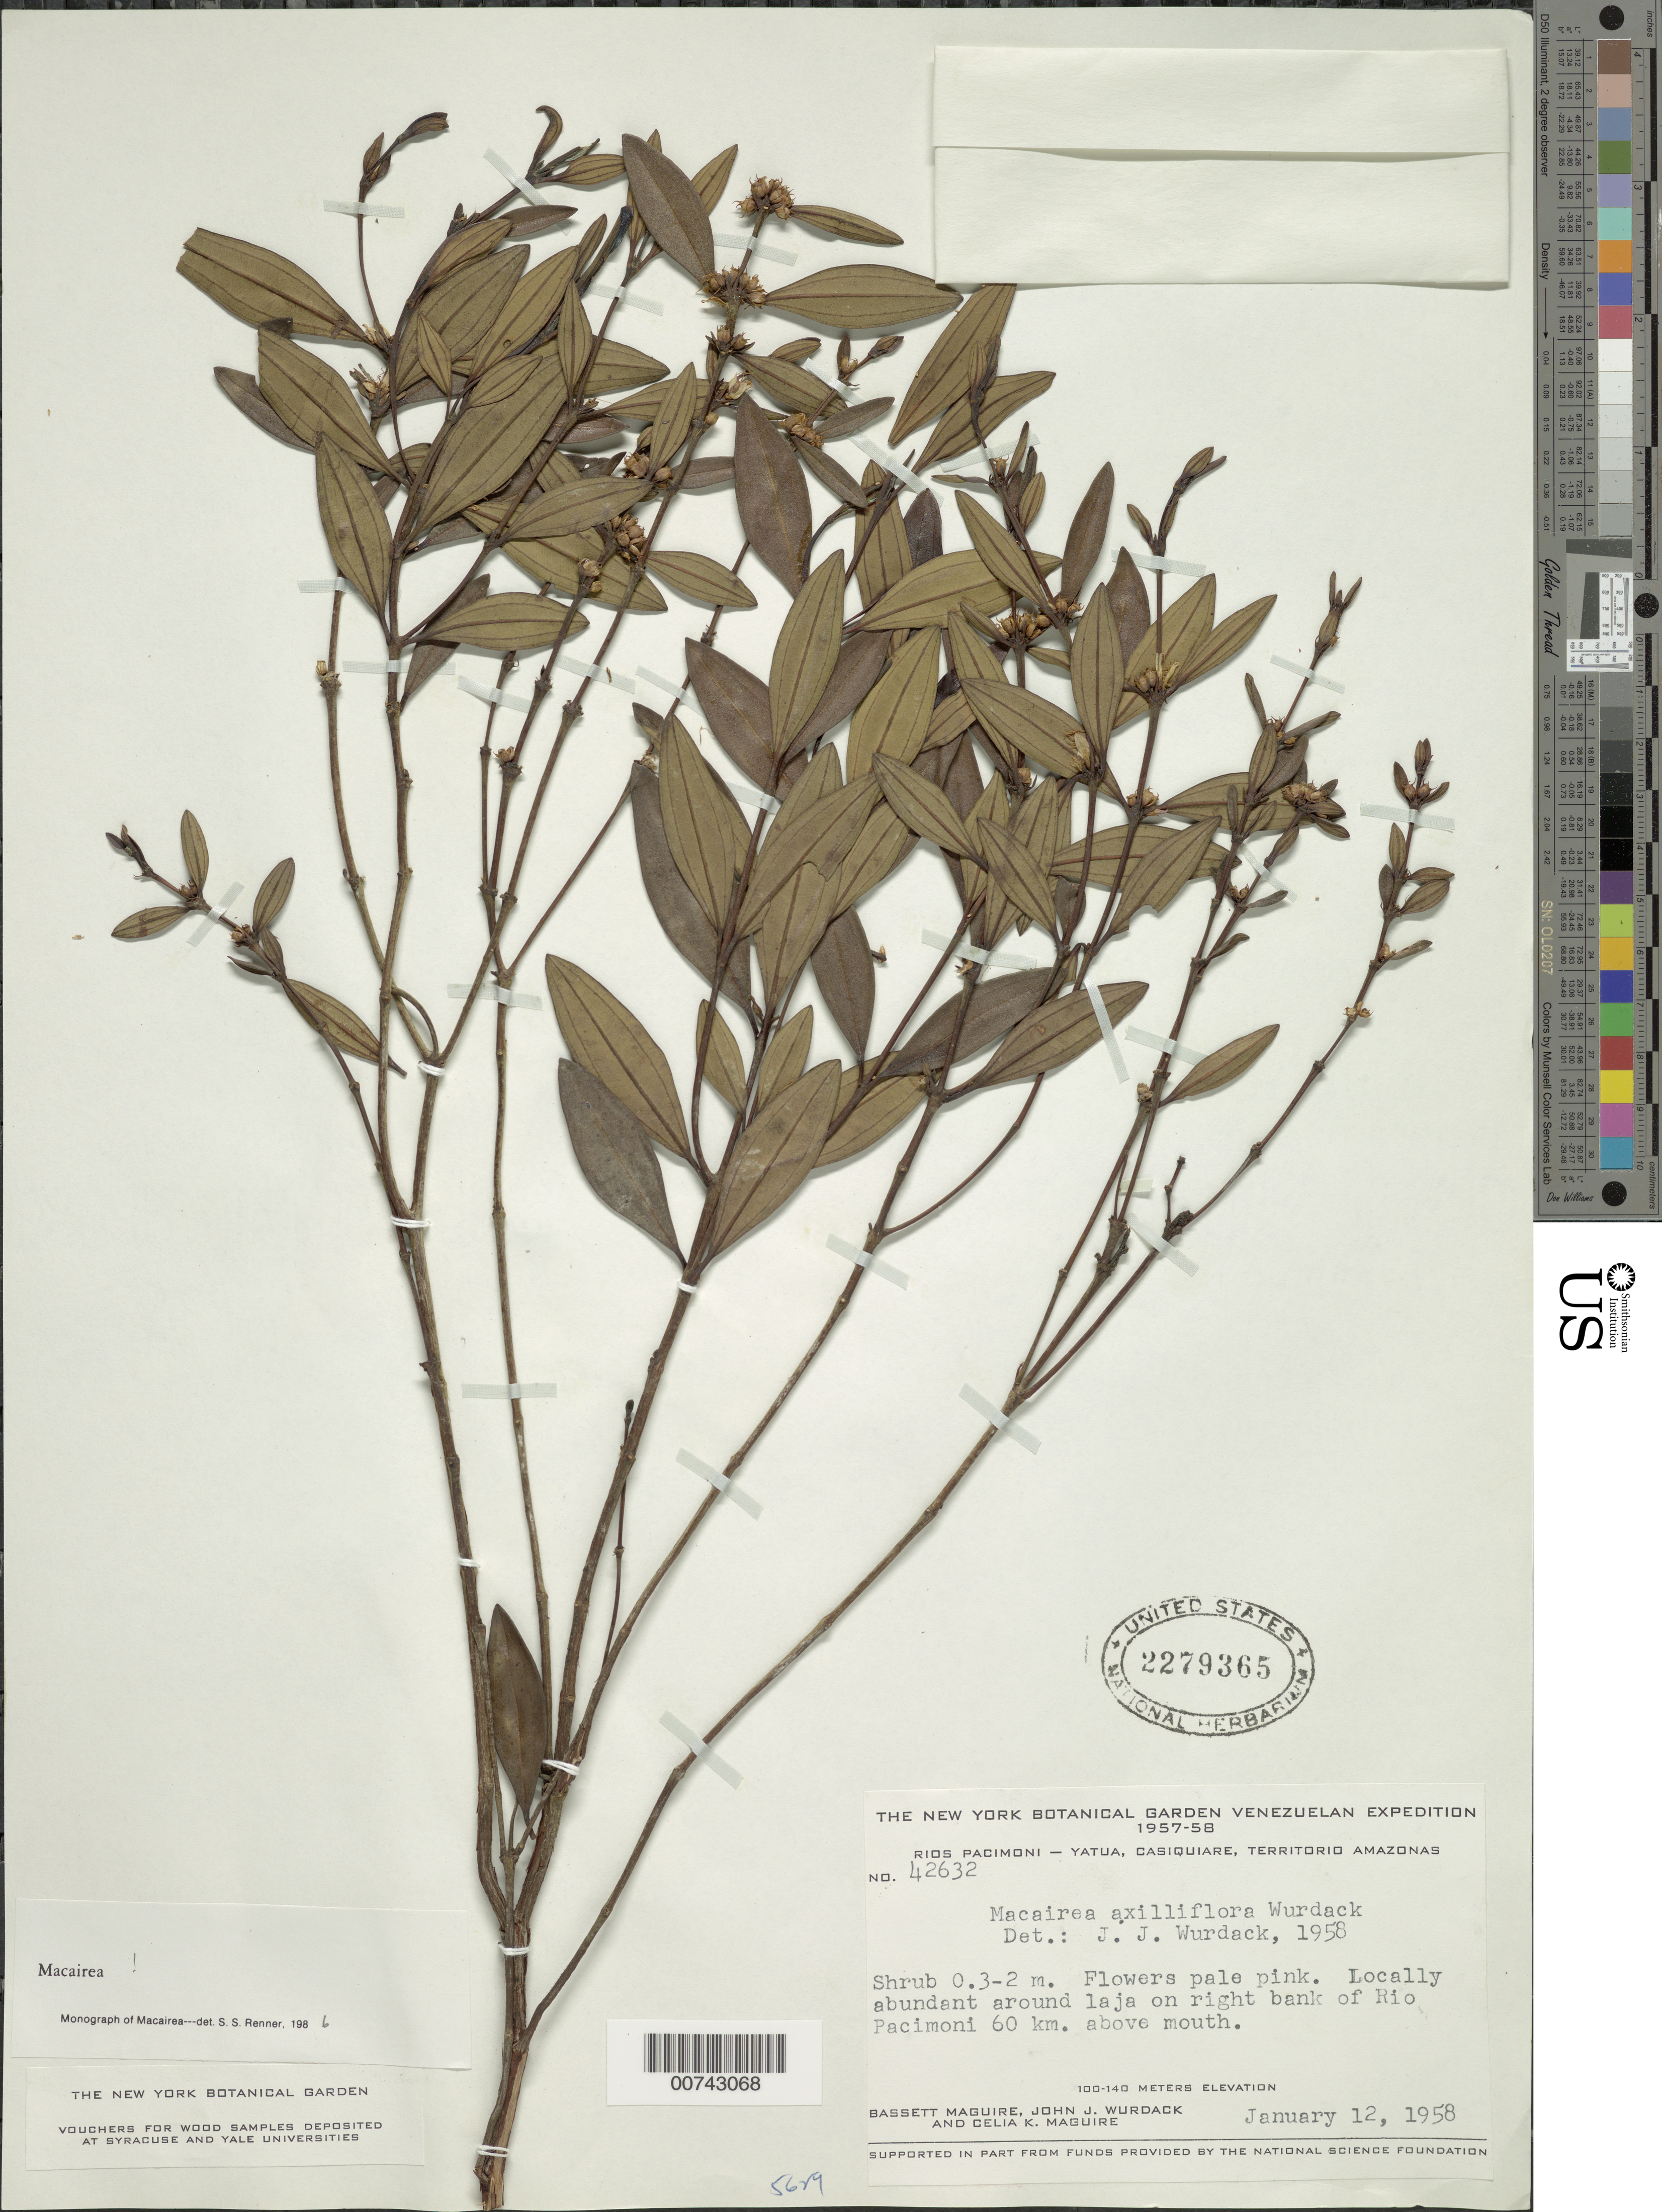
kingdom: Plantae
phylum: Tracheophyta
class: Magnoliopsida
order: Myrtales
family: Melastomataceae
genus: Macairea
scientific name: Macairea axilliflora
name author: Wurdack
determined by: Wurdack, John J., (US), US (UNITED STATES)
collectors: B. Maguire, J. J. Wurdack & C. K. Maguire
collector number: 42632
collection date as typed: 12-Jan-58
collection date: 1958-01-12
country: Venezuela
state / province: Amazonas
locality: Río Pacimoni, 60 km above mouth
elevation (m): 100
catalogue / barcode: US 2279365